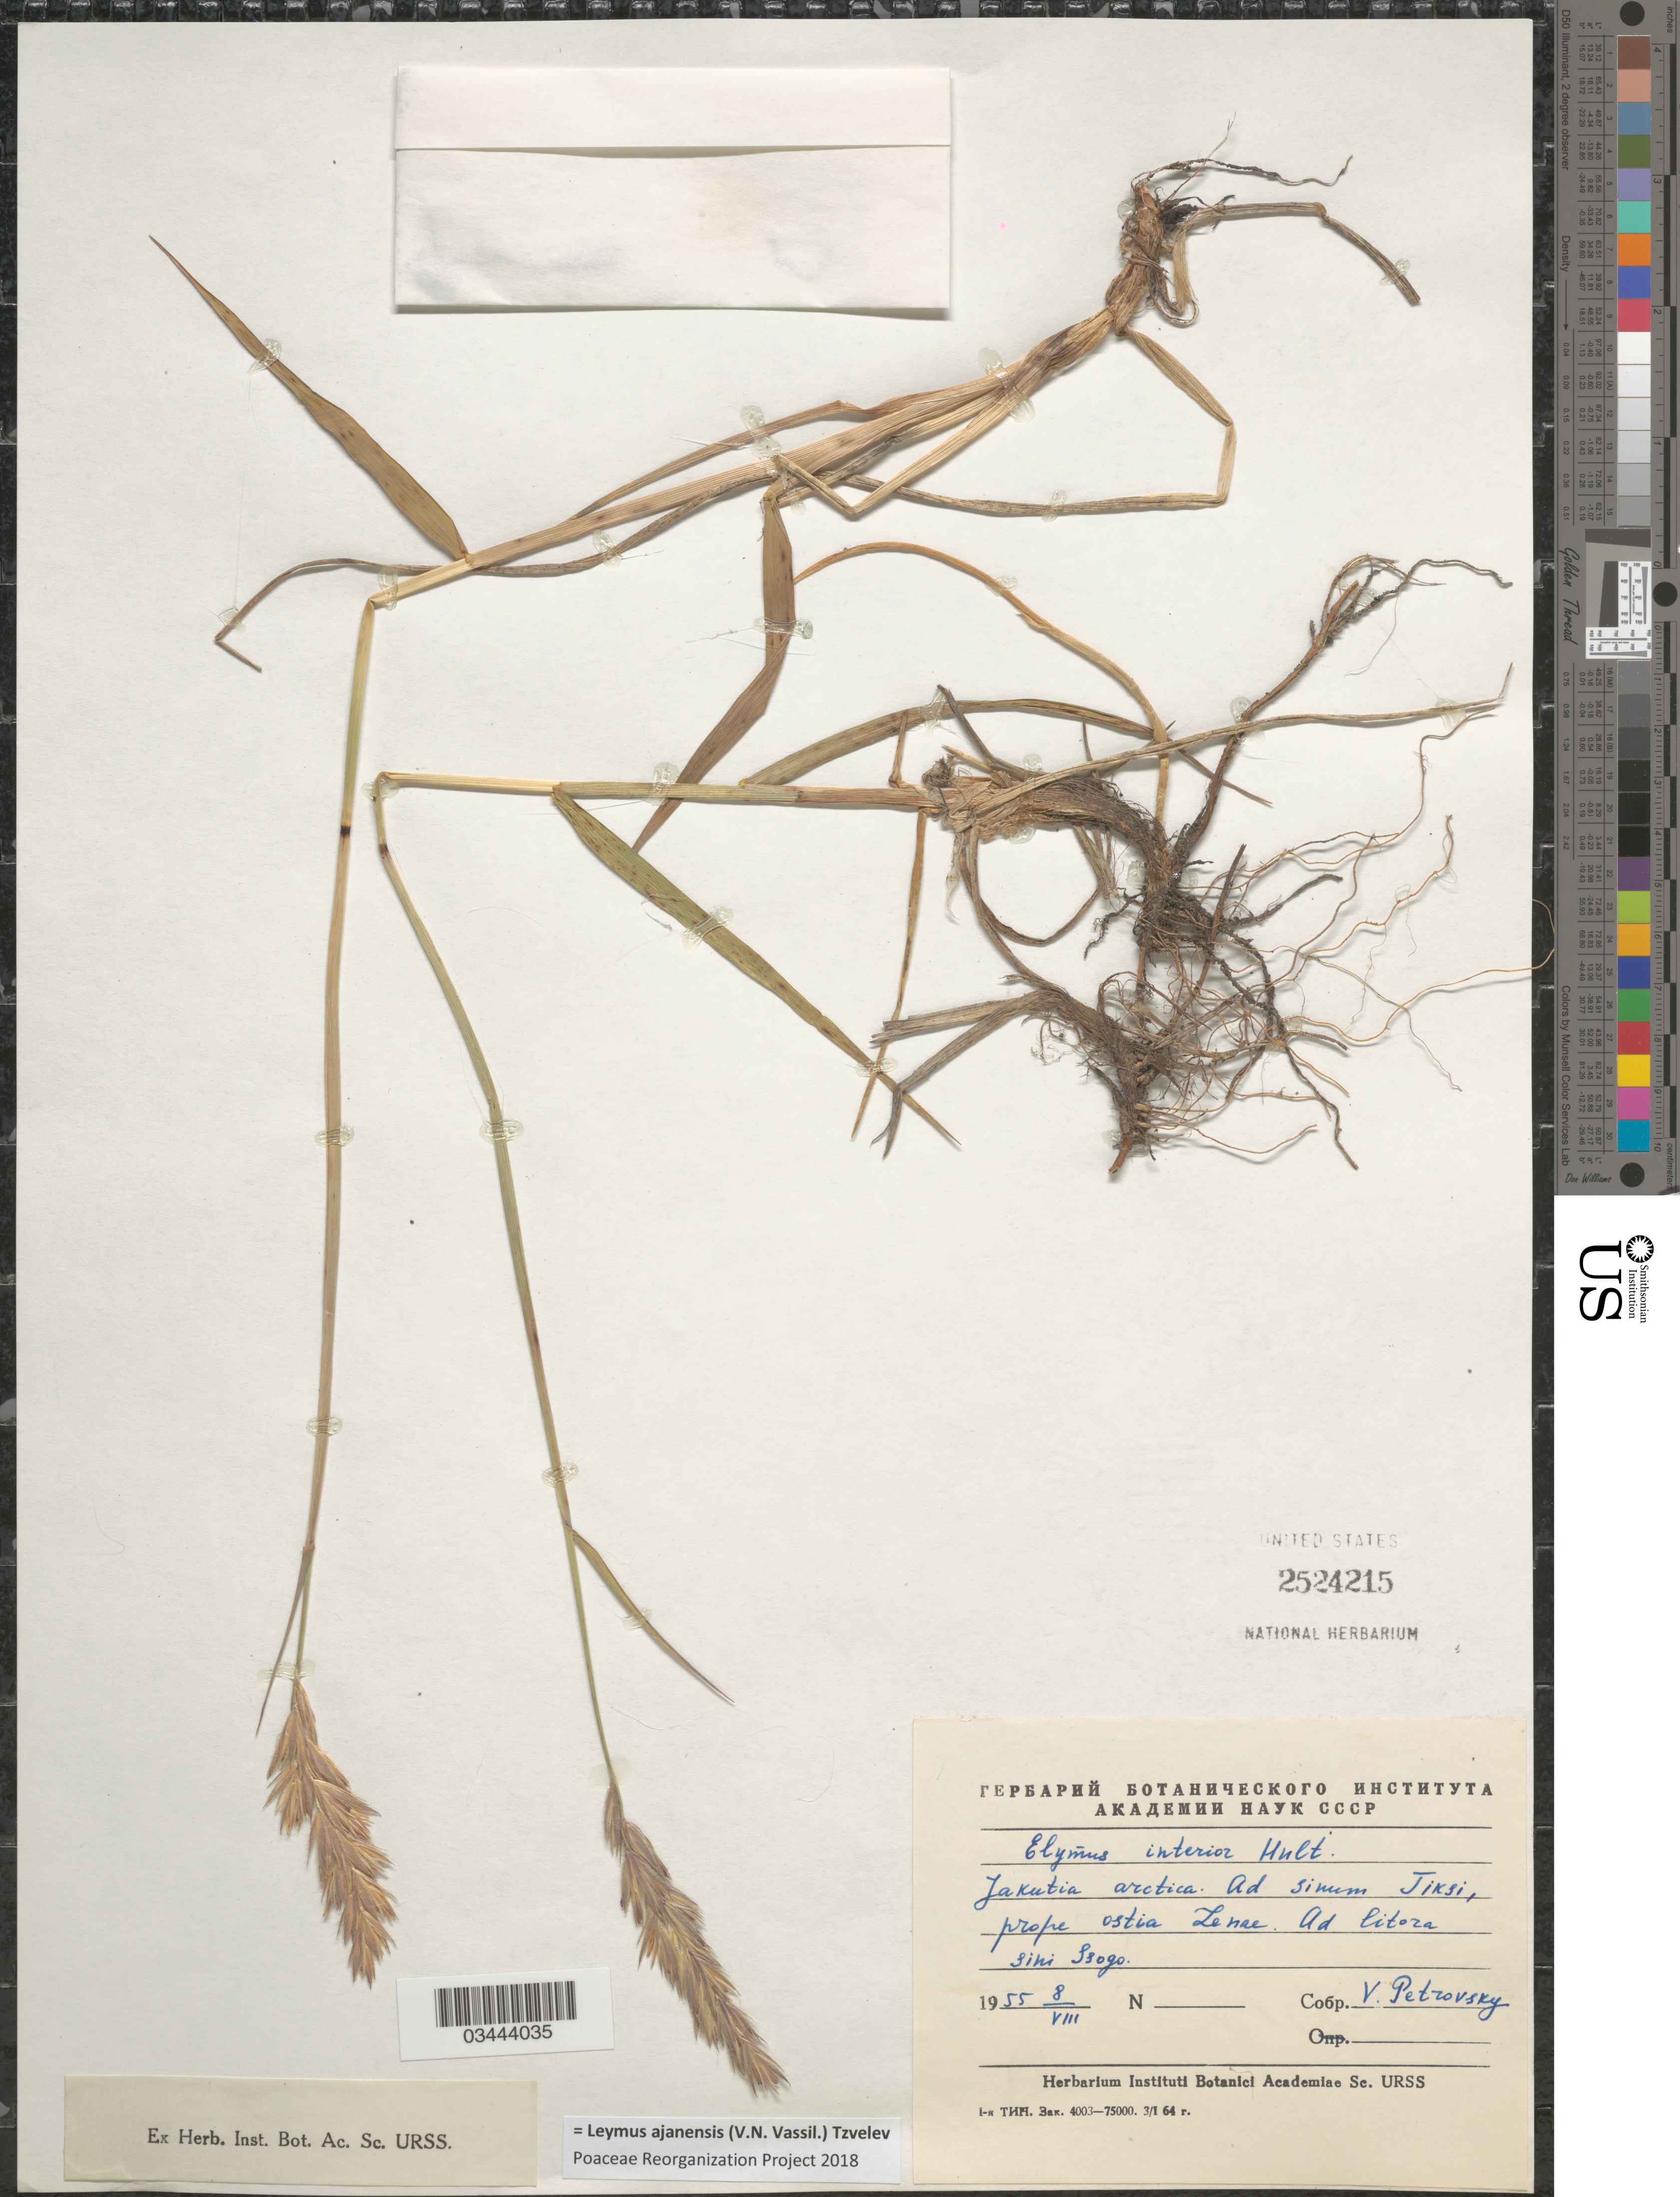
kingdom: Plantae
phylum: Tracheophyta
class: Liliopsida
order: Poales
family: Poaceae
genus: Leymus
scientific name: Leymus ajanensis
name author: (V.N. Vassil.) Tzvelev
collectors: V. Petrovsky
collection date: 1955-08-08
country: Russian Federation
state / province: Sakha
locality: Jakutia arctica. Ad sinum Tiksi, prope ostia Zenae. Ad litora sini Ssogo.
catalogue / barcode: US 2524215